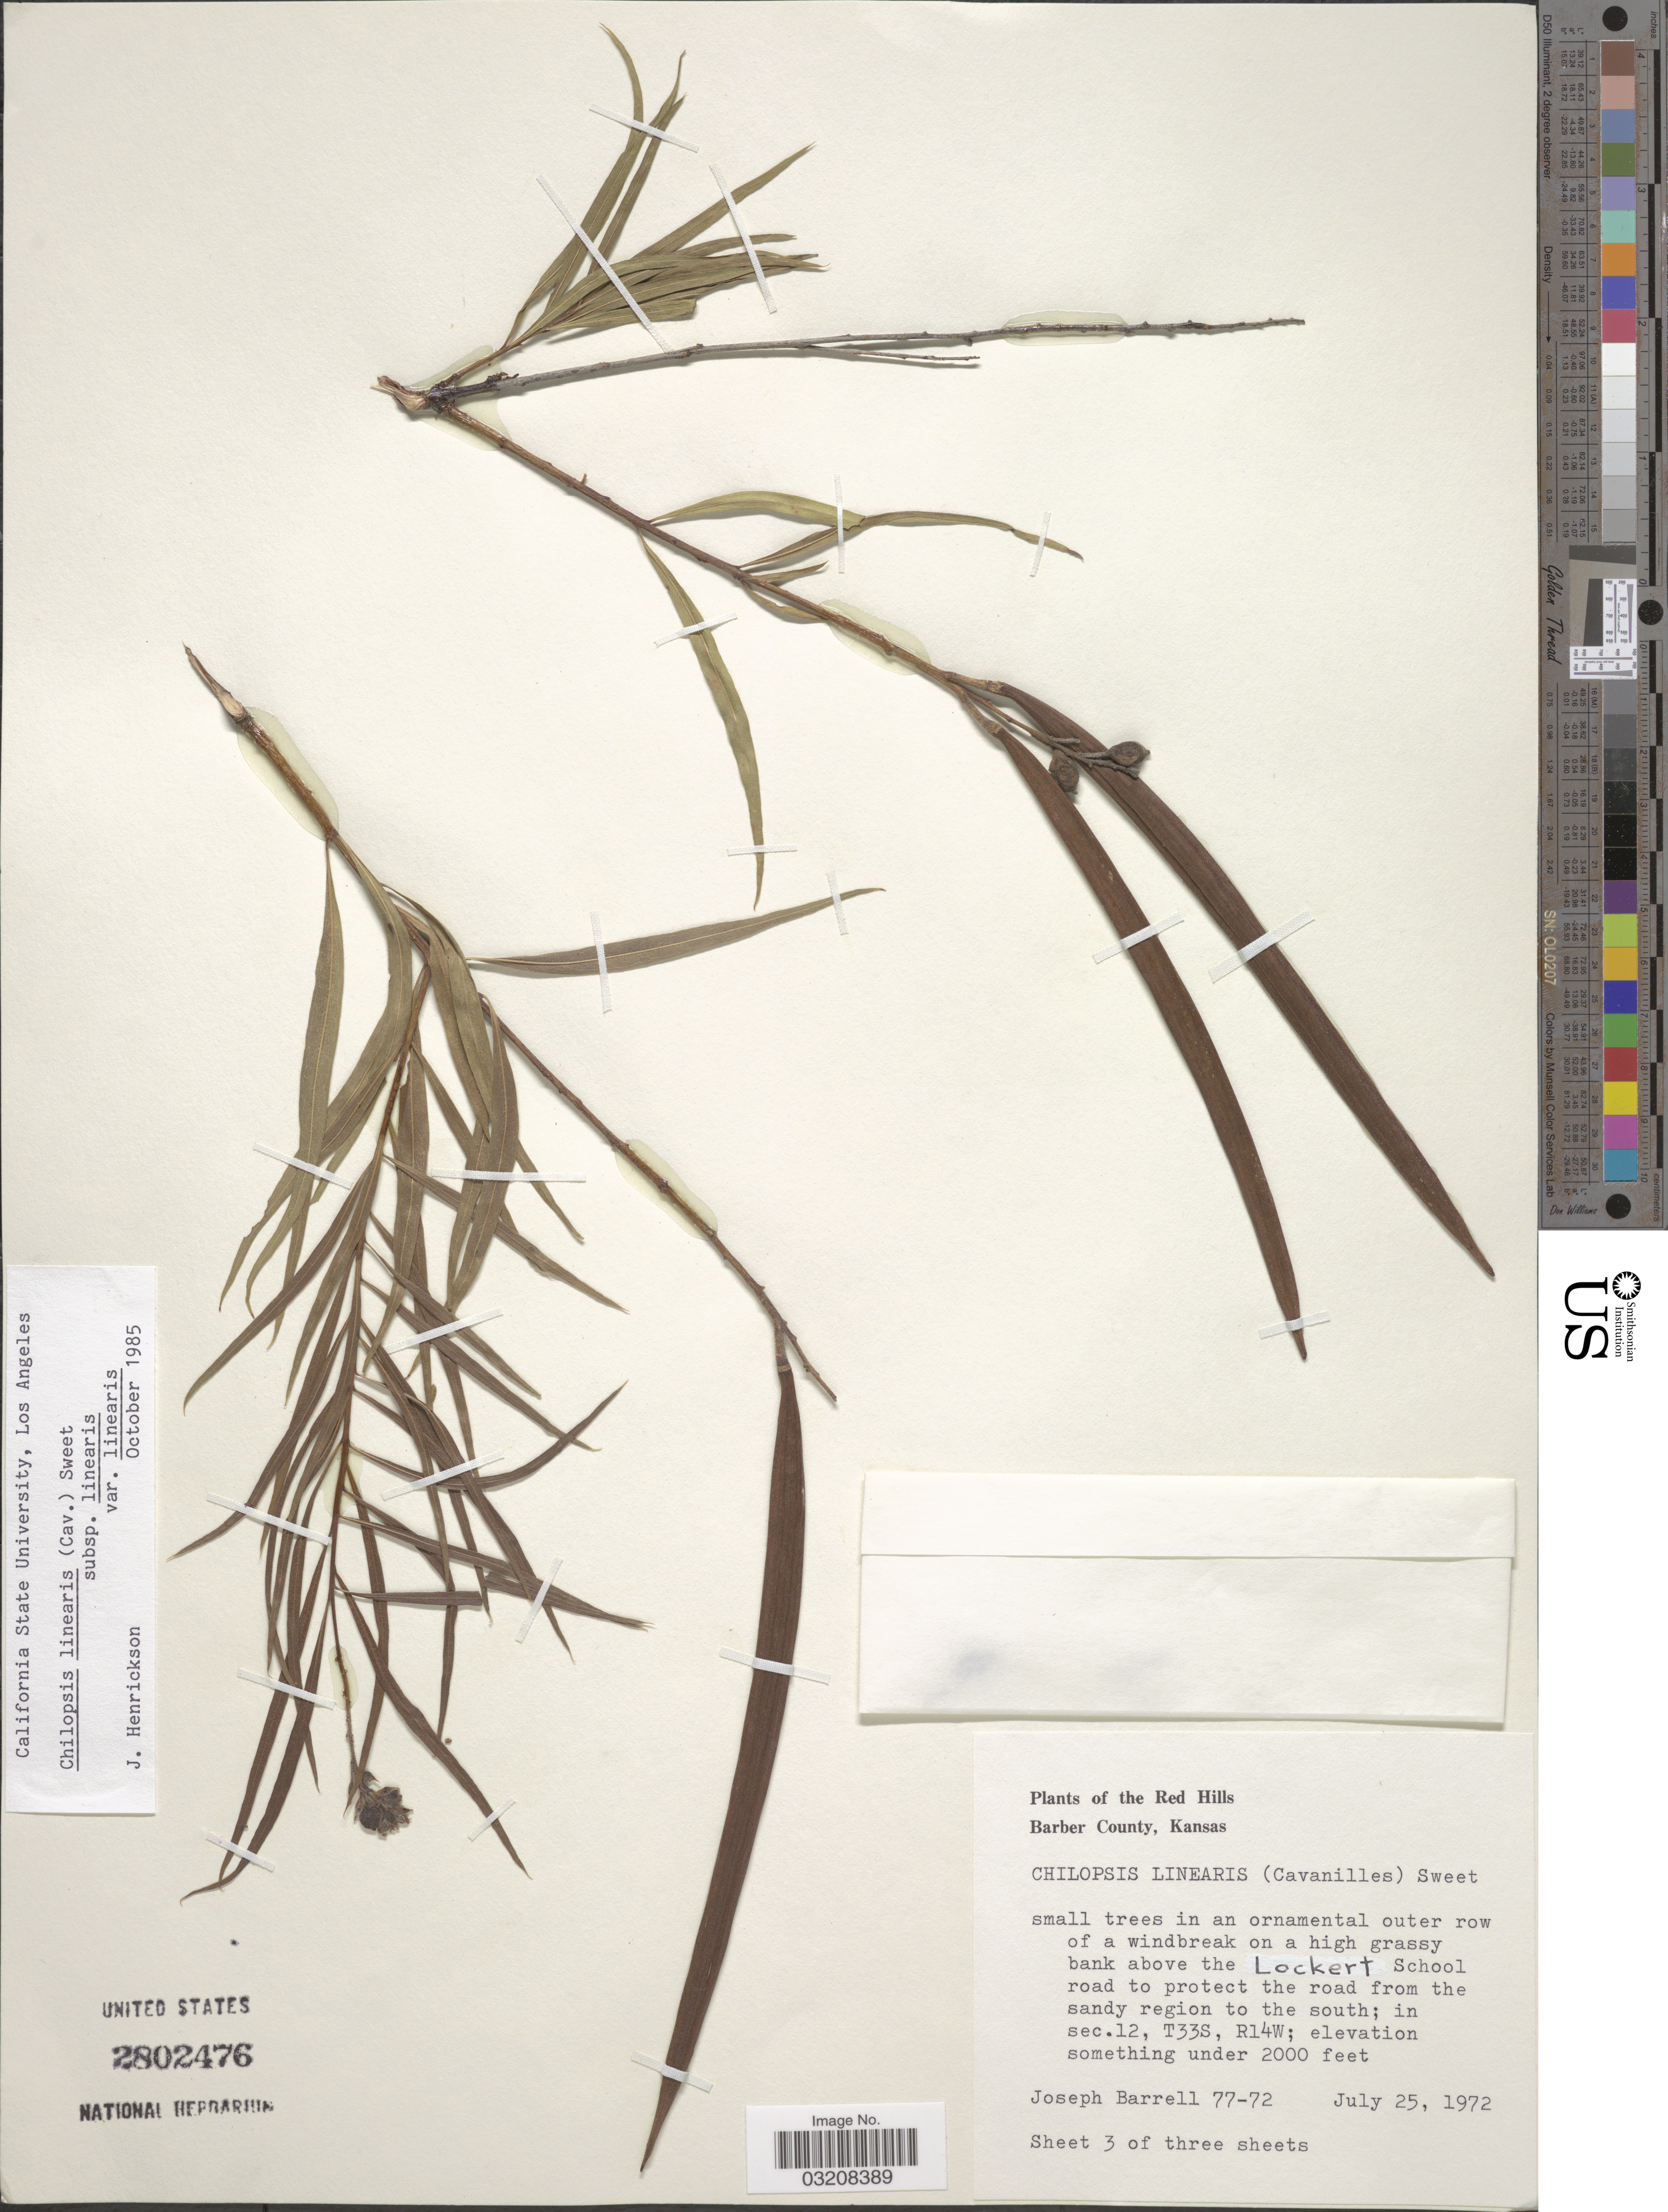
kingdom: Plantae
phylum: Tracheophyta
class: Magnoliopsida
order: Lamiales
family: Bignoniaceae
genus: Chilopsis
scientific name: Chilopsis linearis subsp. linearis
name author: (Cav.) Sweet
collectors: J. Barrell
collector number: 77-72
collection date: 1972-07-25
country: United States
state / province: Kansas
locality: Red Hills. Barber County. Above the Lockert School road to protect the road from the sandy region to the south. In sec. 12, T33S, R14W.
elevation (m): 610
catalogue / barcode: US 2802476